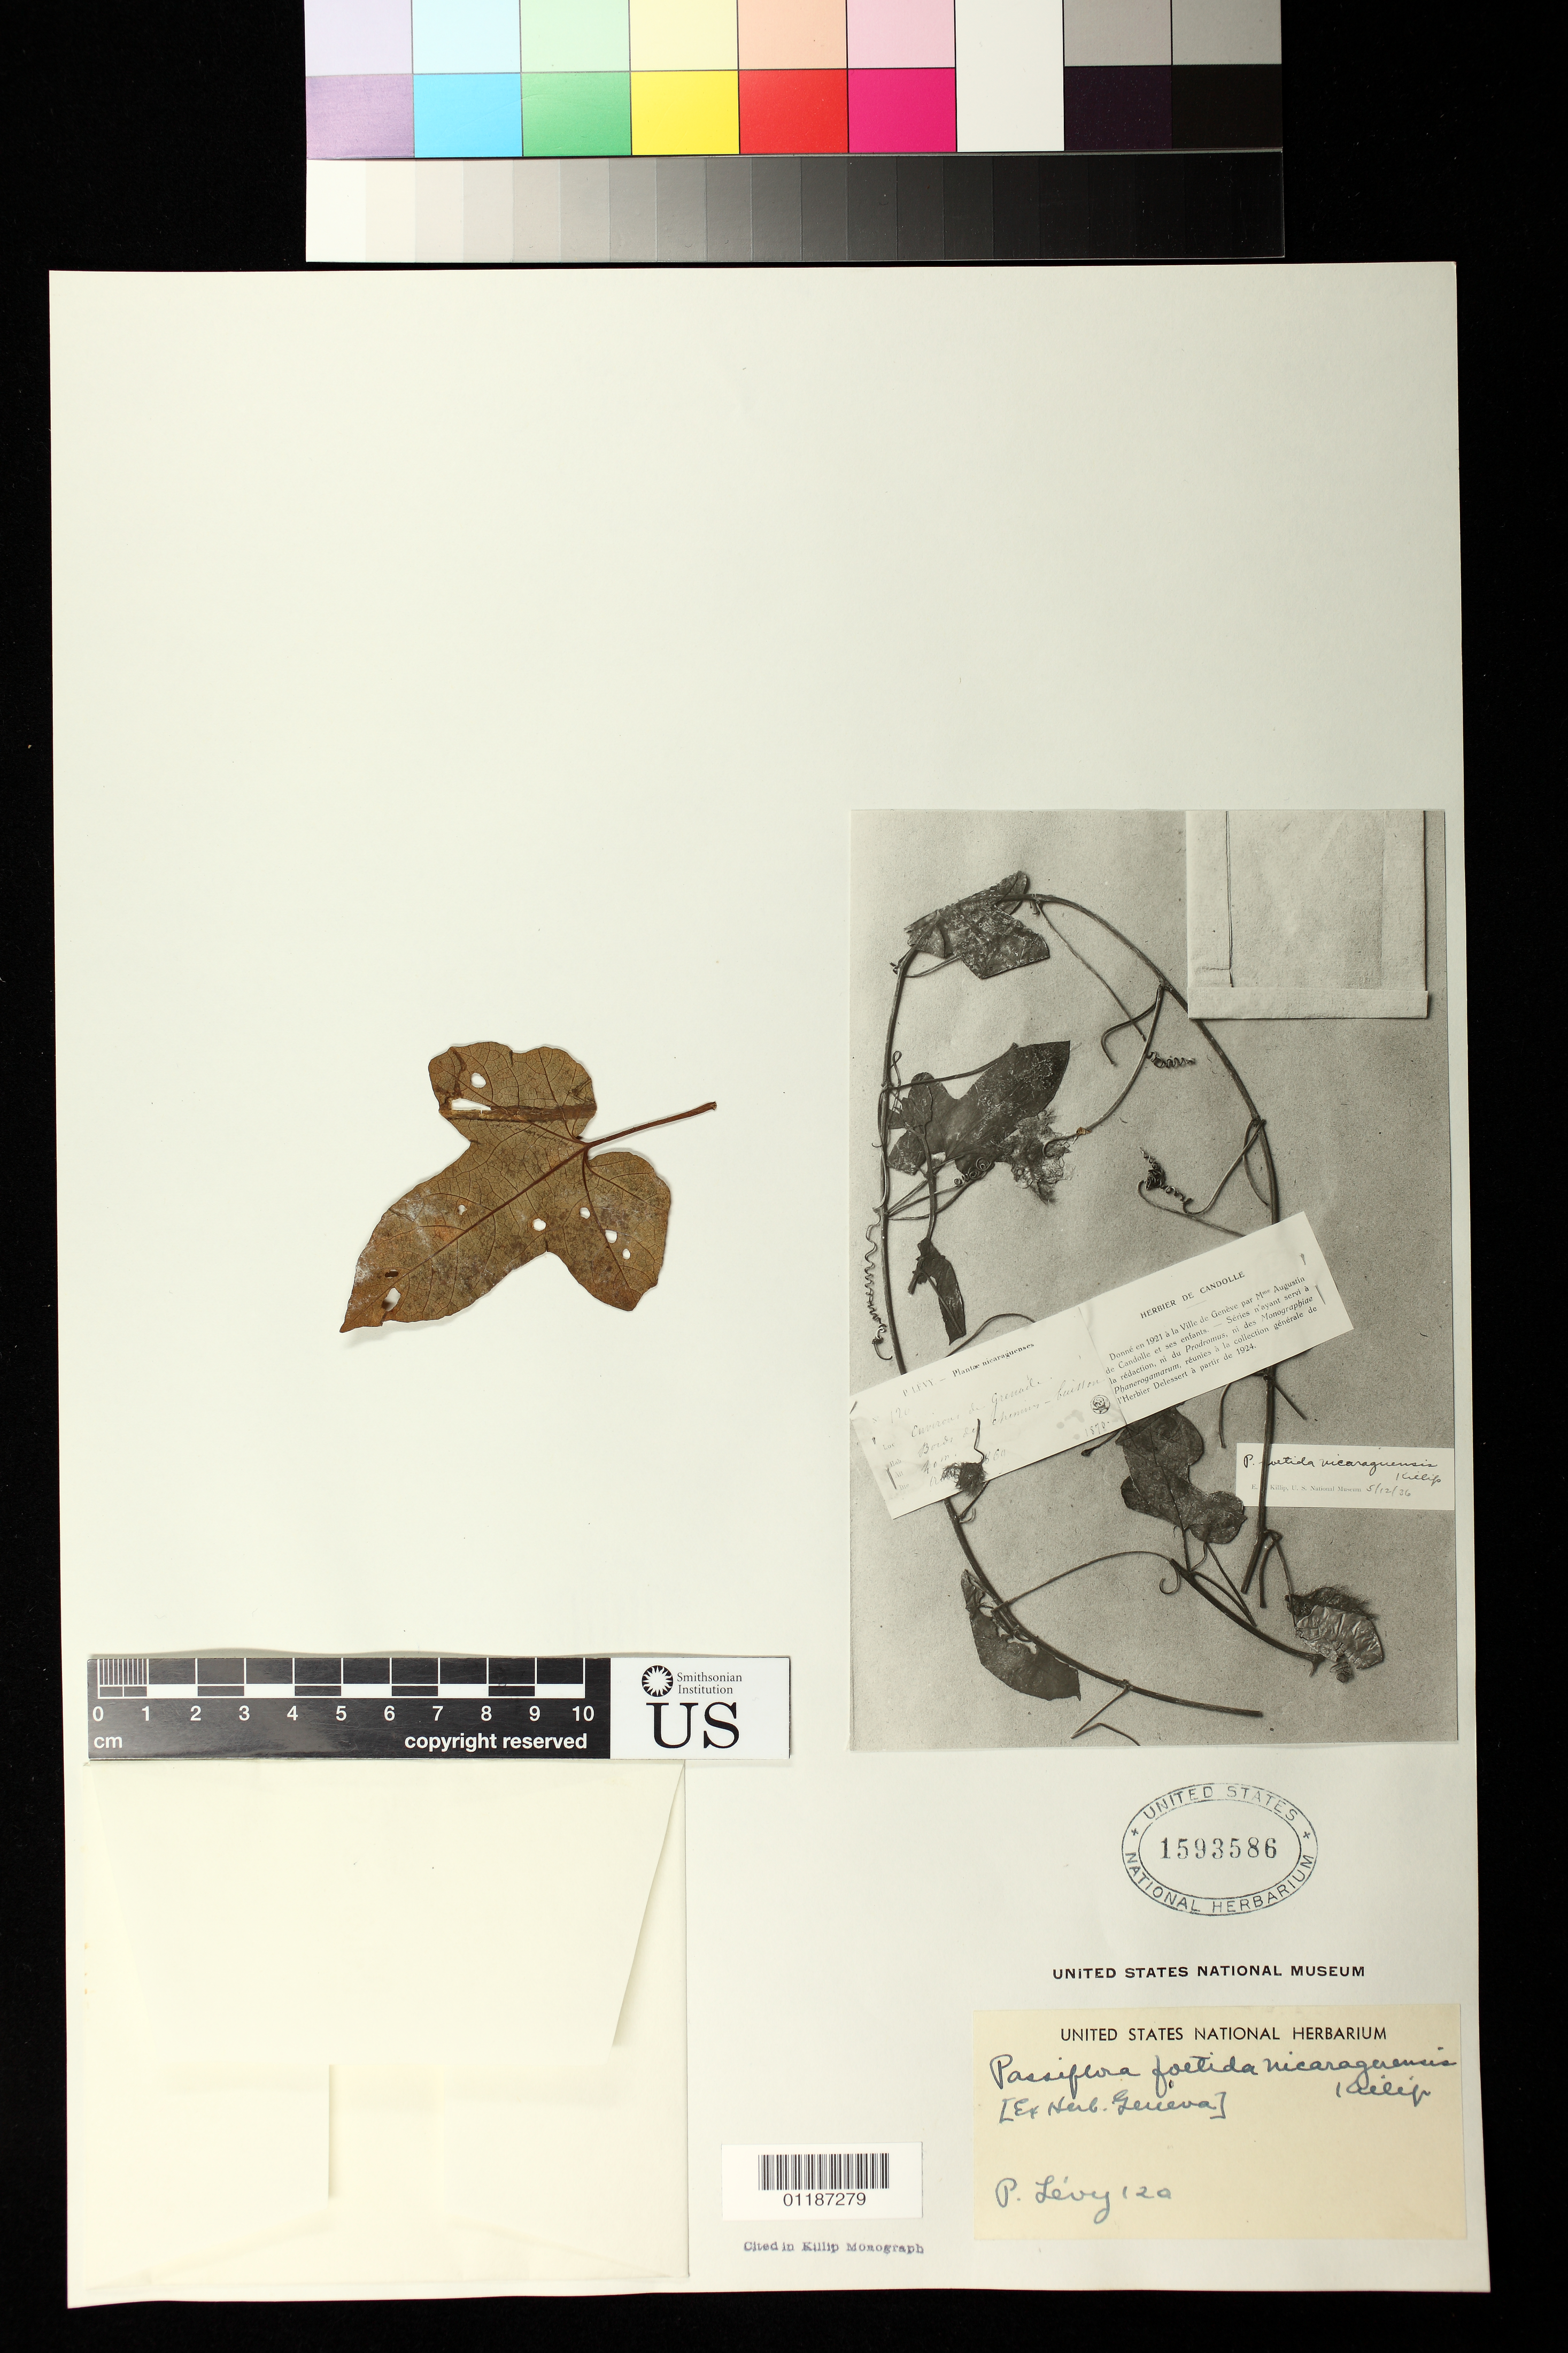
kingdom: Plantae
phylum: Tracheophyta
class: Magnoliopsida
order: Malpighiales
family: Passifloraceae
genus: Passiflora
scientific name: Passiflora fruticosa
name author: Killip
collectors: P. Lévy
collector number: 120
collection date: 1870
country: Nicaragua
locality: Environs de Geneve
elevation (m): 40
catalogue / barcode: US 1593586